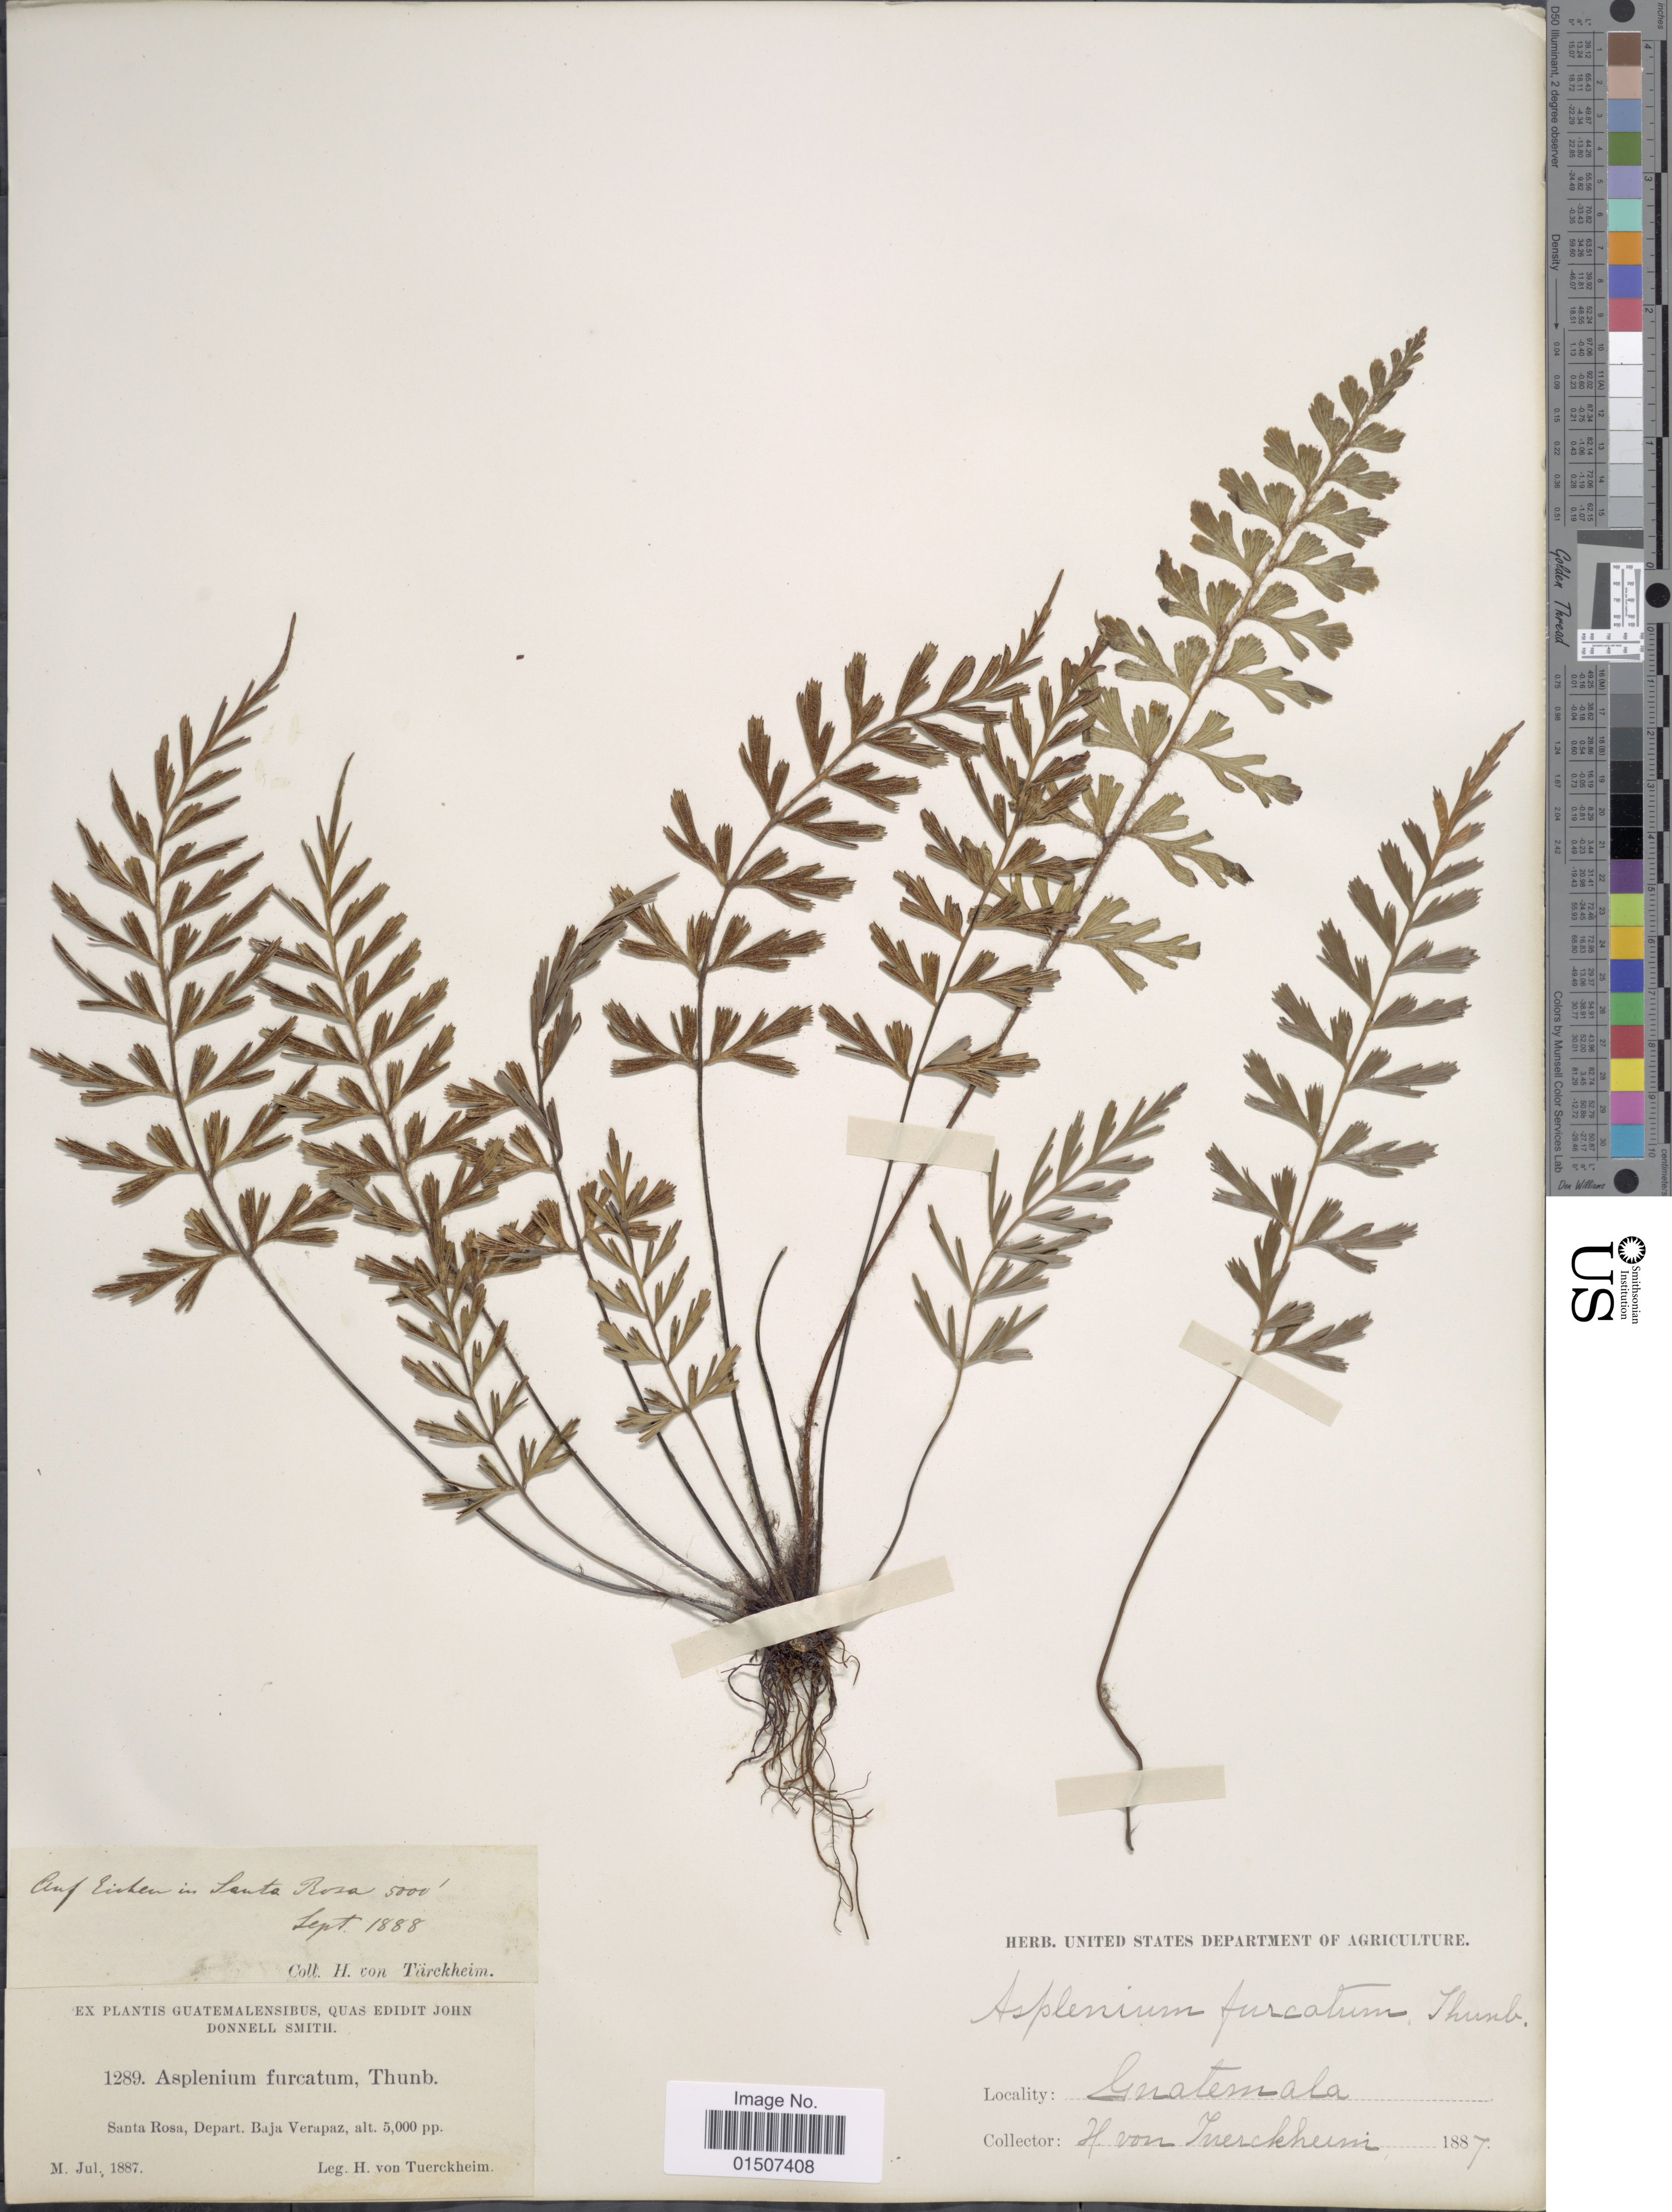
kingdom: Plantae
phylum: Tracheophyta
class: Polypodiopsida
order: Polypodiales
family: Aspleniaceae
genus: Asplenium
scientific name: Asplenium praemorsum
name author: Sw.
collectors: H. von Türckheim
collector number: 1289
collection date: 1887-07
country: Guatemala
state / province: Baja Verapaz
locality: Santa Rosa. Depart Baja Verapaz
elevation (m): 1524